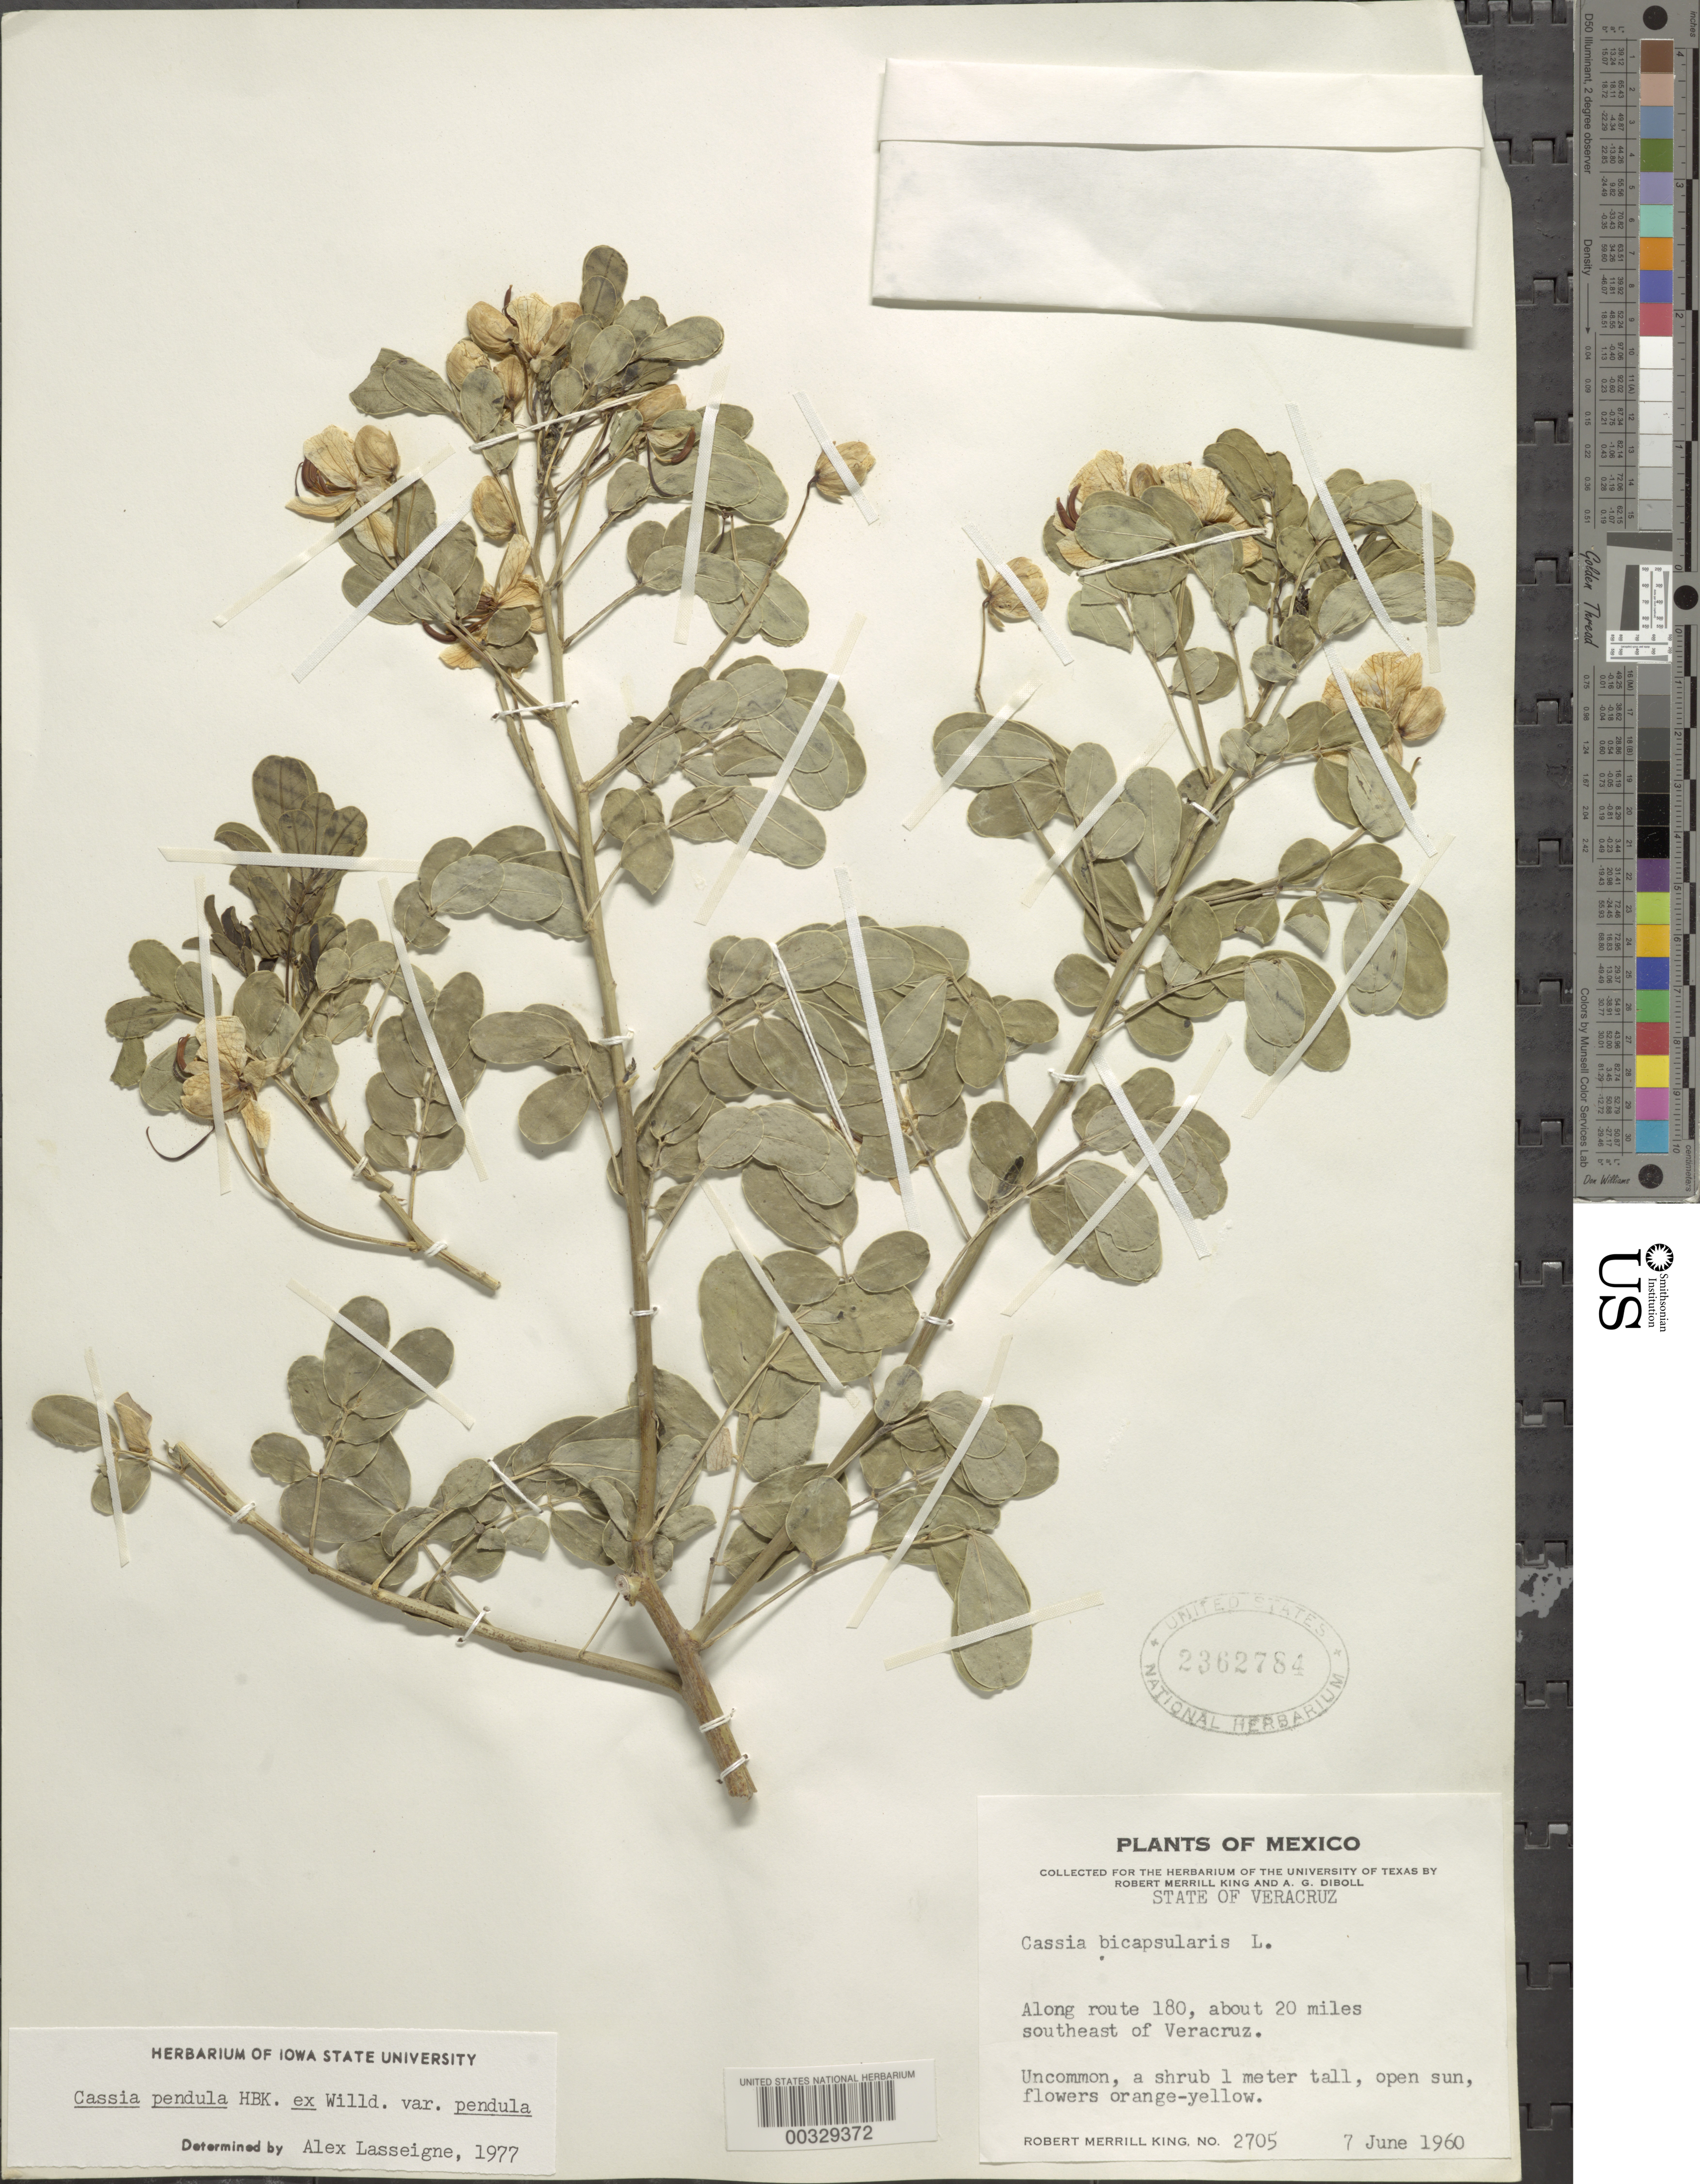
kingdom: Plantae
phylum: Tracheophyta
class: Magnoliopsida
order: Fabales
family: Fabaceae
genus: Senna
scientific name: Senna pendula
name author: (Humb. & Bonpl. ex Willd.) H.S. Irwin & Barneby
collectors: R. M. King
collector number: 2705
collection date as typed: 07 Jun 1960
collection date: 1960-06-07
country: Mexico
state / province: Veracruz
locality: Along route 180, about 20 mi SE of Veracruz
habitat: Open sun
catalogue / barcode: US 2362784